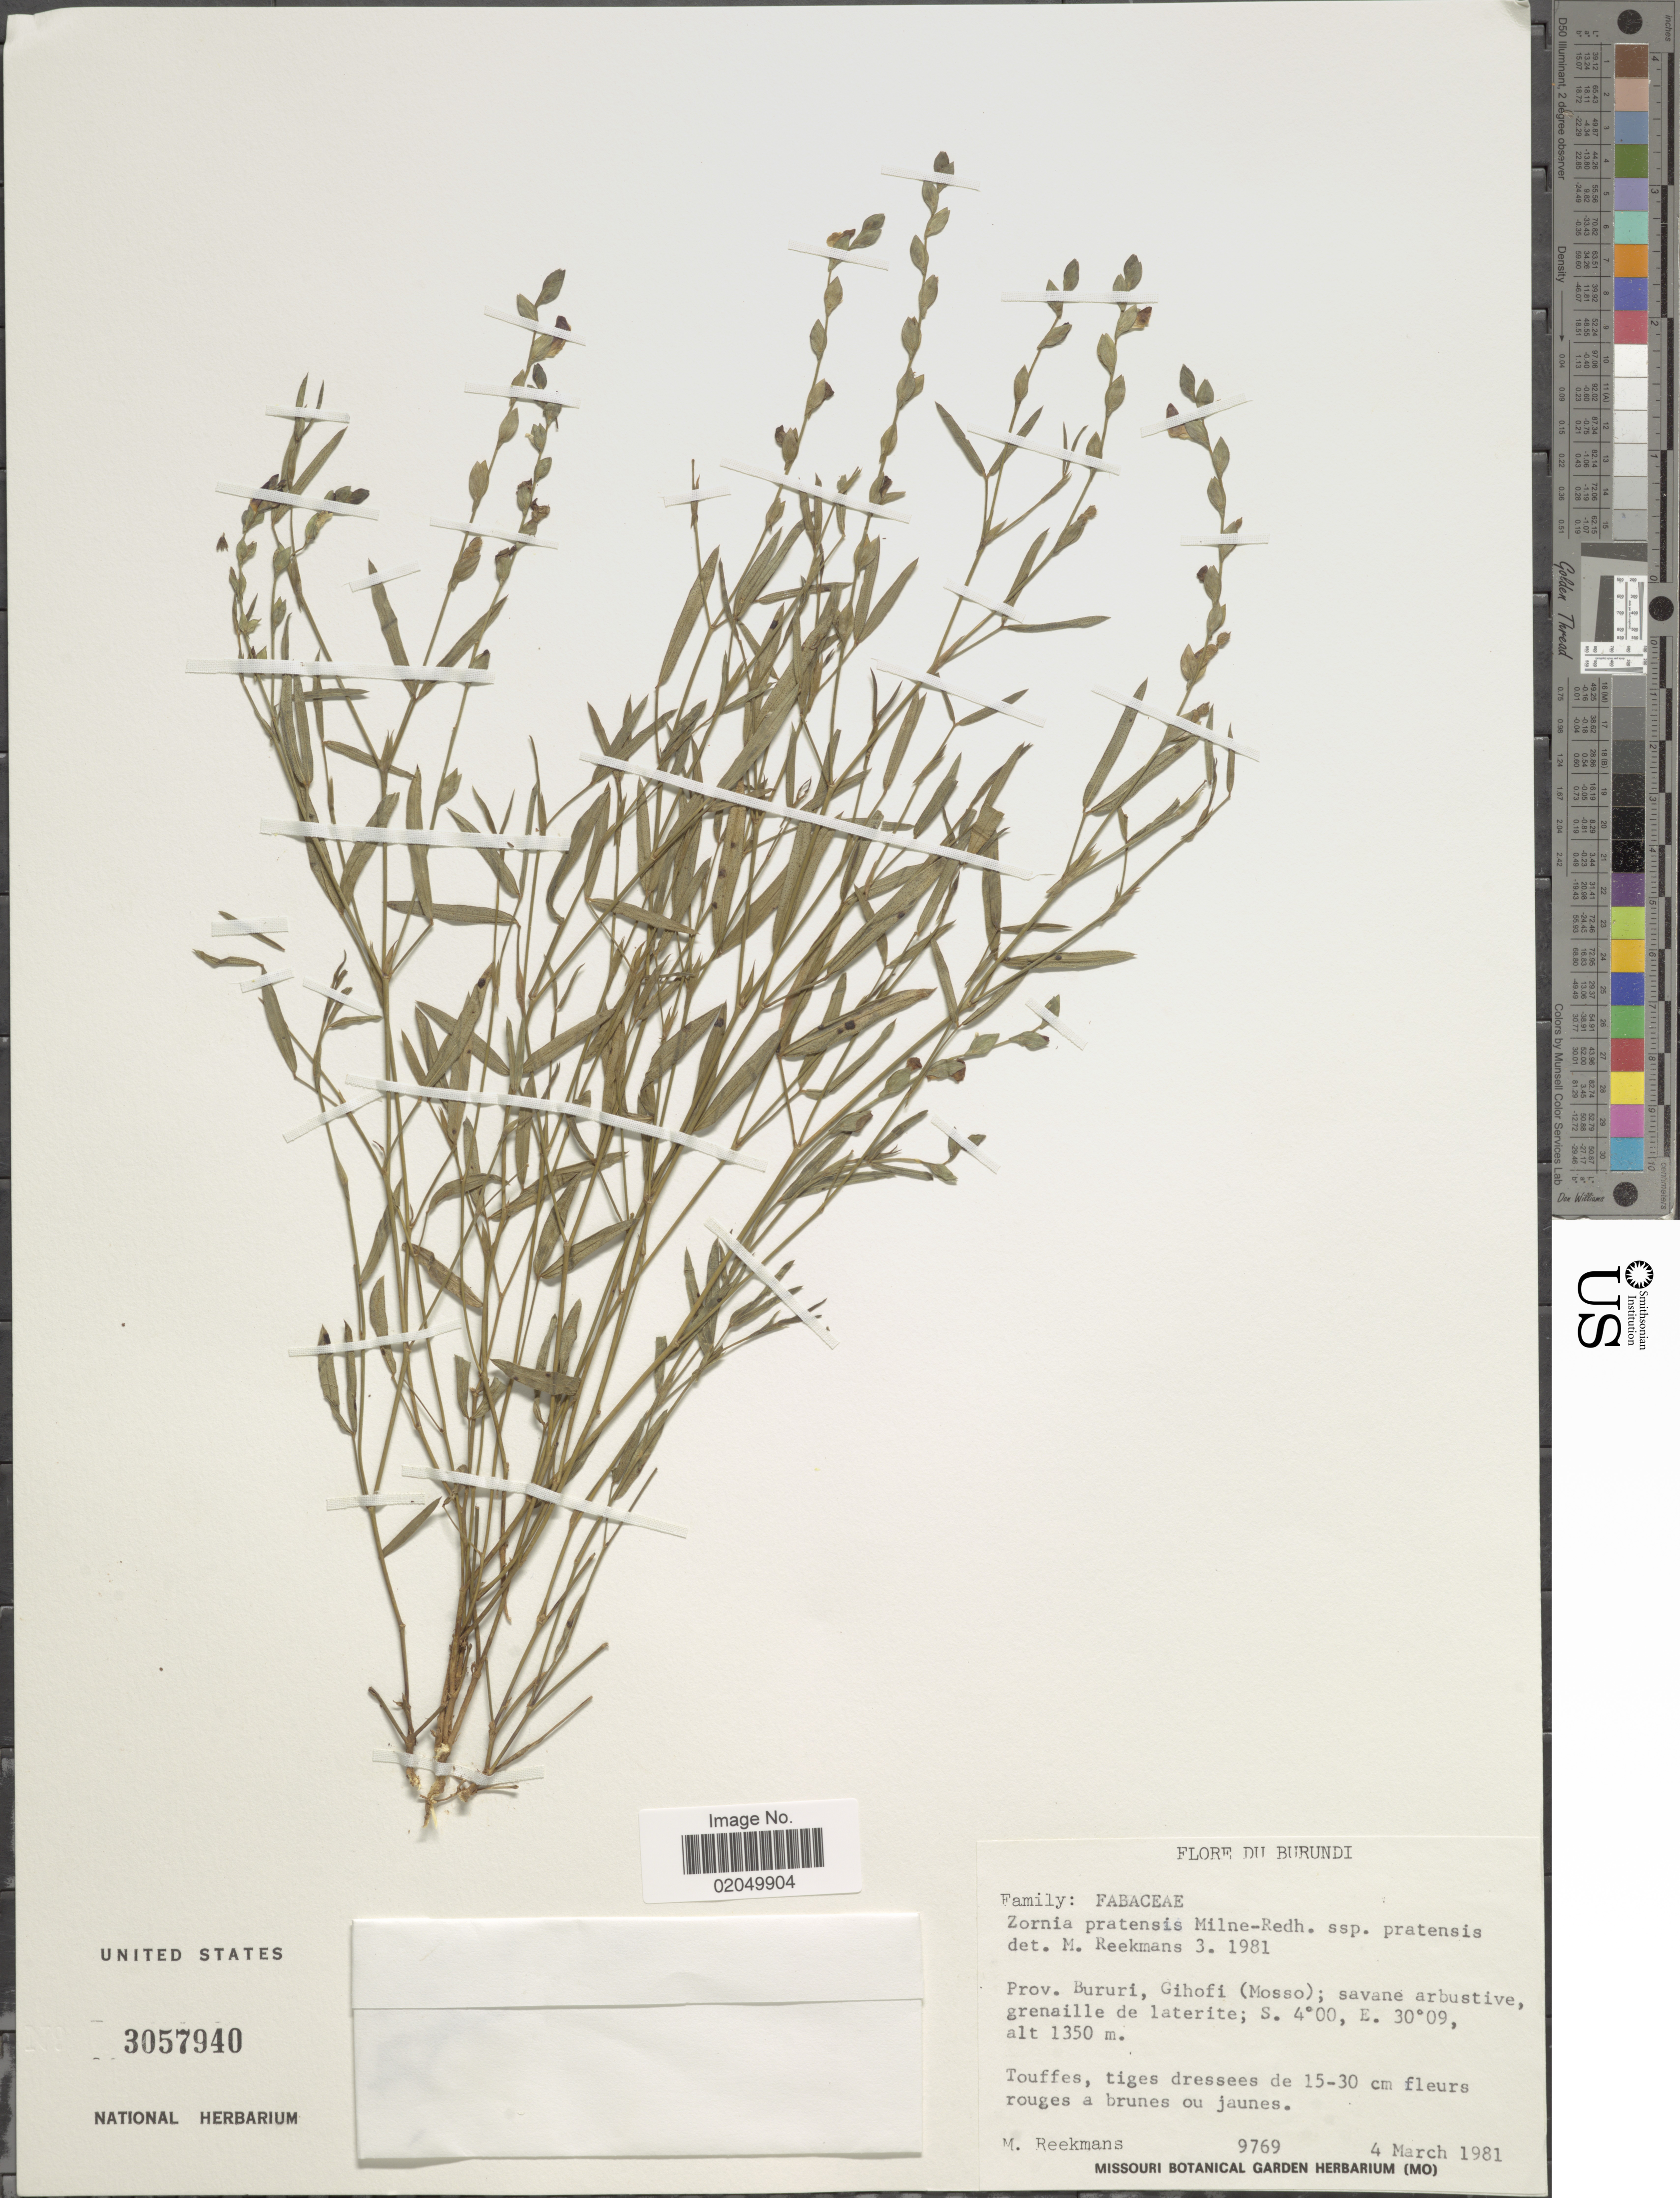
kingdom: Plantae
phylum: Tracheophyta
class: Magnoliopsida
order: Fabales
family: Fabaceae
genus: Zornia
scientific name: Zornia pratensis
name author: Milne-Redh.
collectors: M. Reekmans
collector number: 9769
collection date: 1984-03-04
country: Burundi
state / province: Bururi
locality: Gihofi (Mosso)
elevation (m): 1350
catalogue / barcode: US 3057940